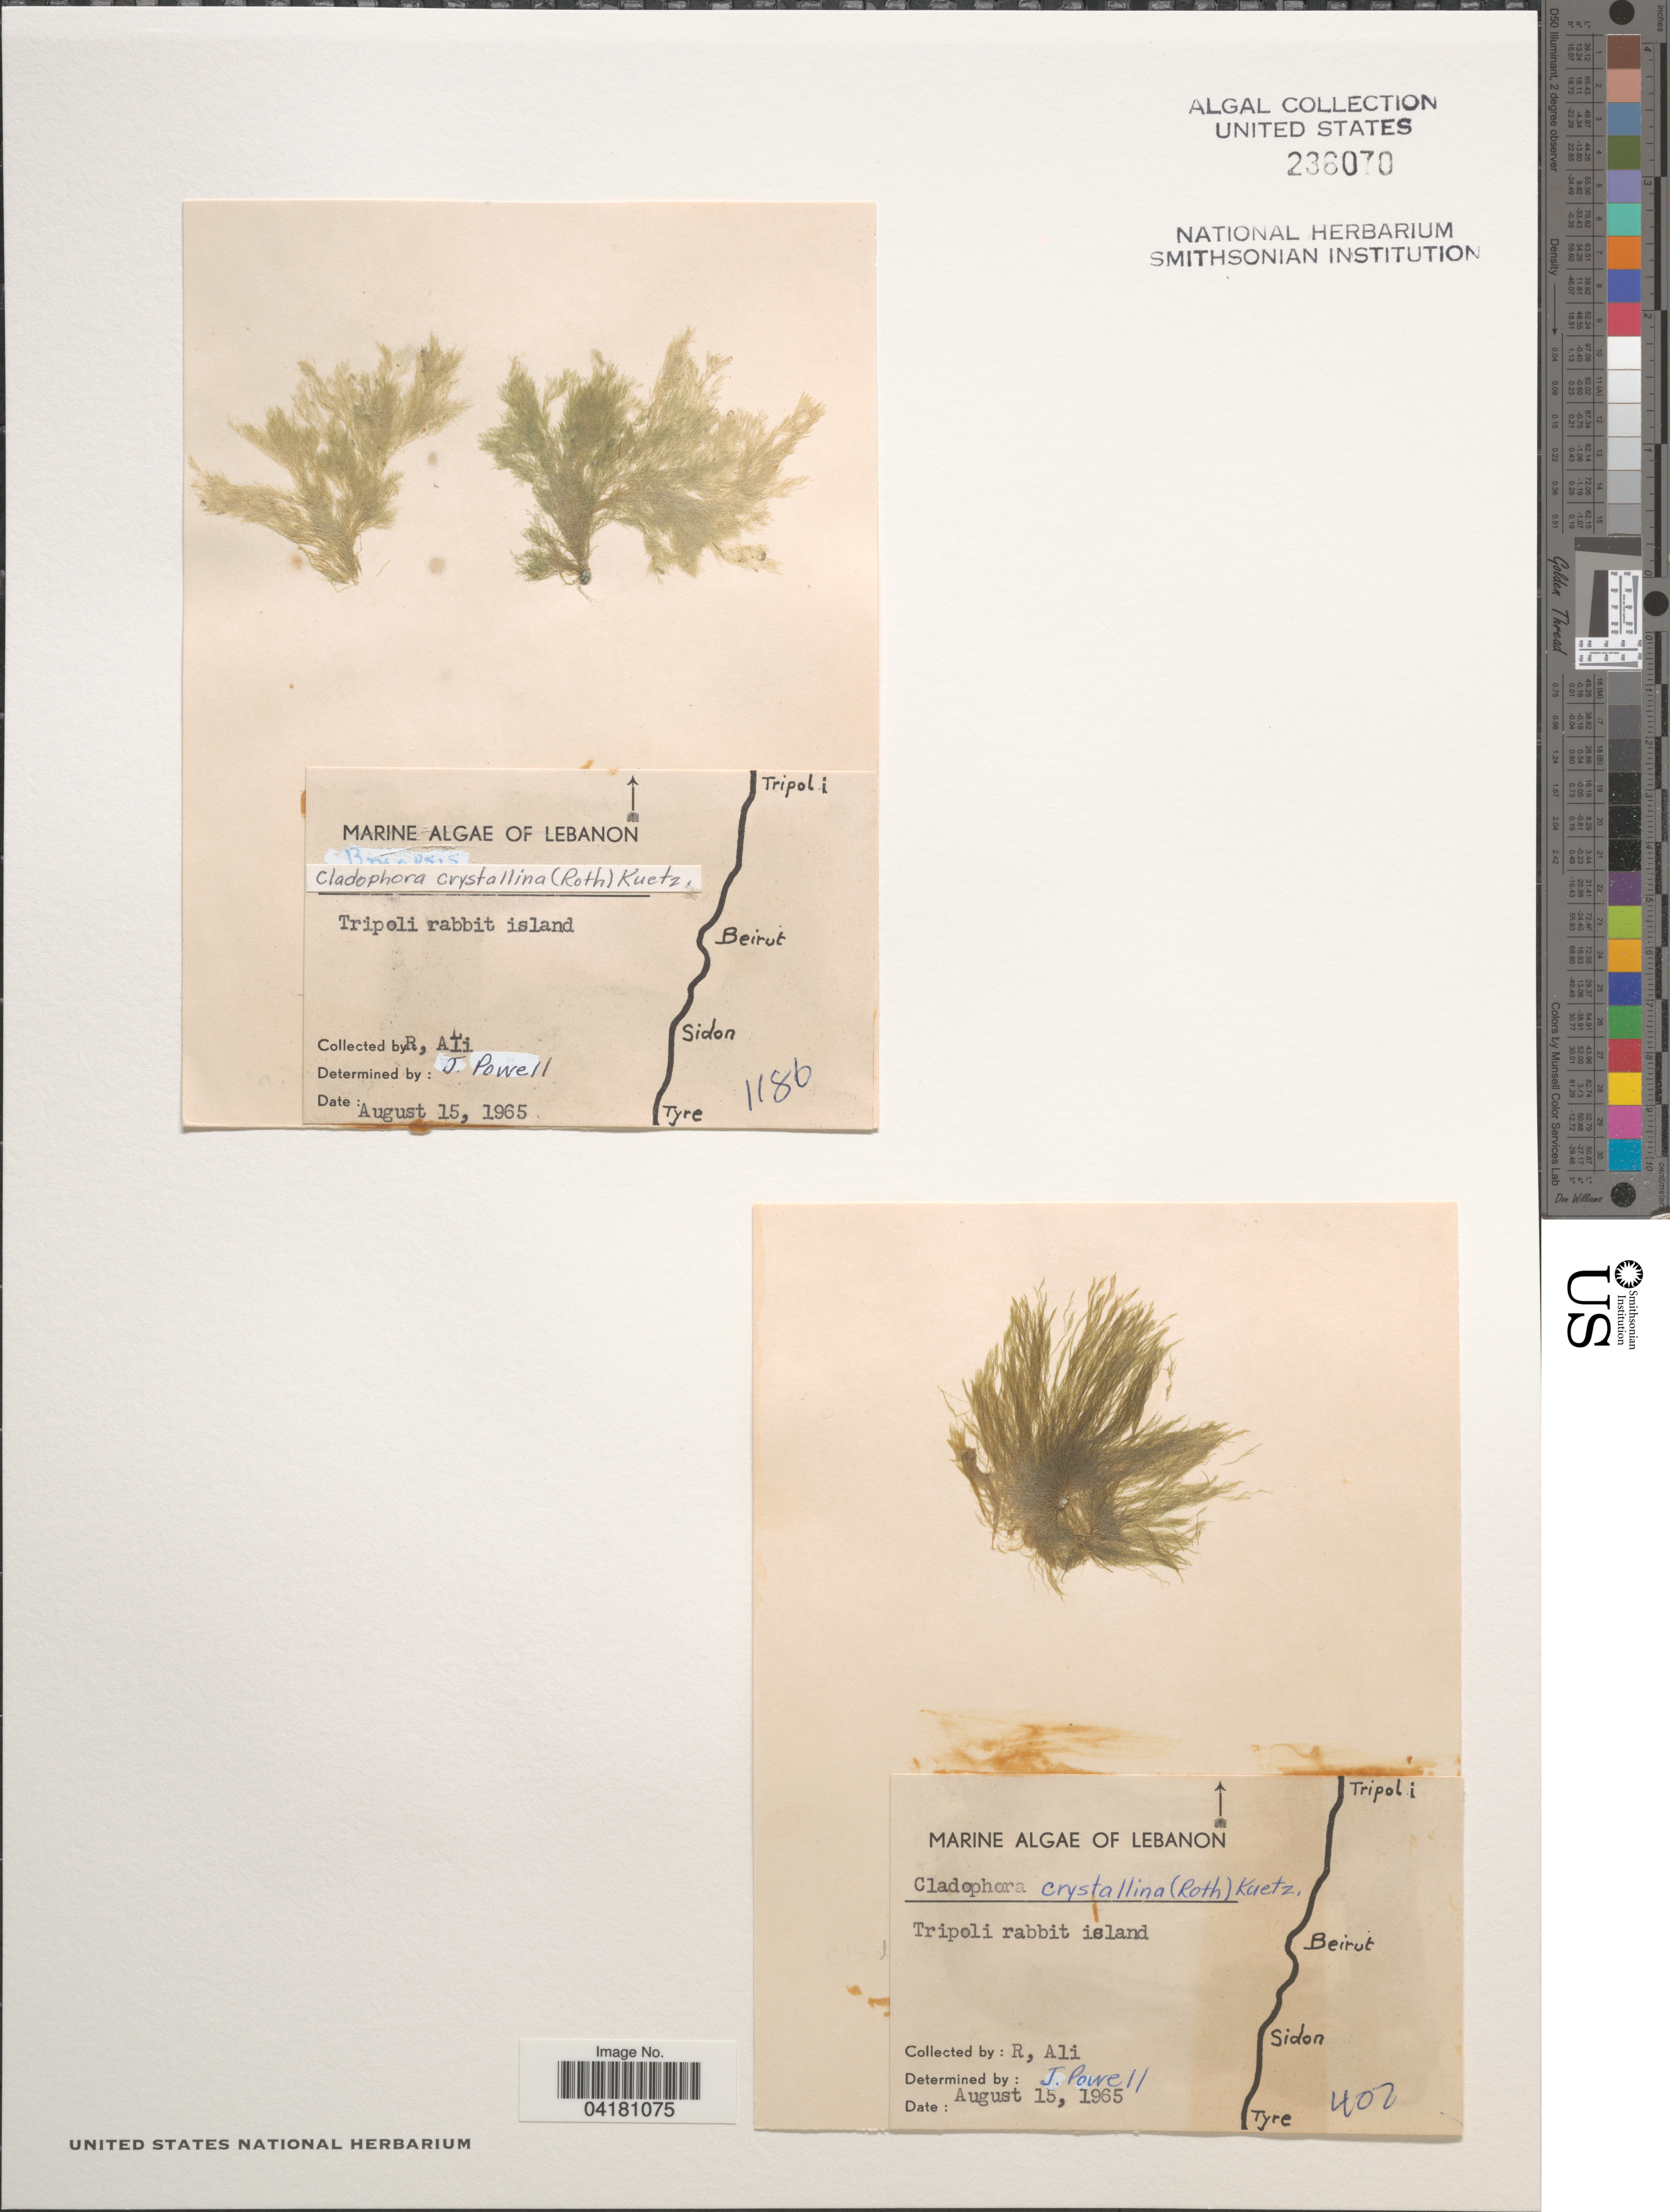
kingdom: Plantae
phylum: Chlorophyta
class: Ulvophyceae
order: Cladophorales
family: Cladophoraceae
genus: Cladophora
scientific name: Cladophora crystallina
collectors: R. Ali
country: Lebanon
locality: Tripoli rabbit island.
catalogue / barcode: US 236070